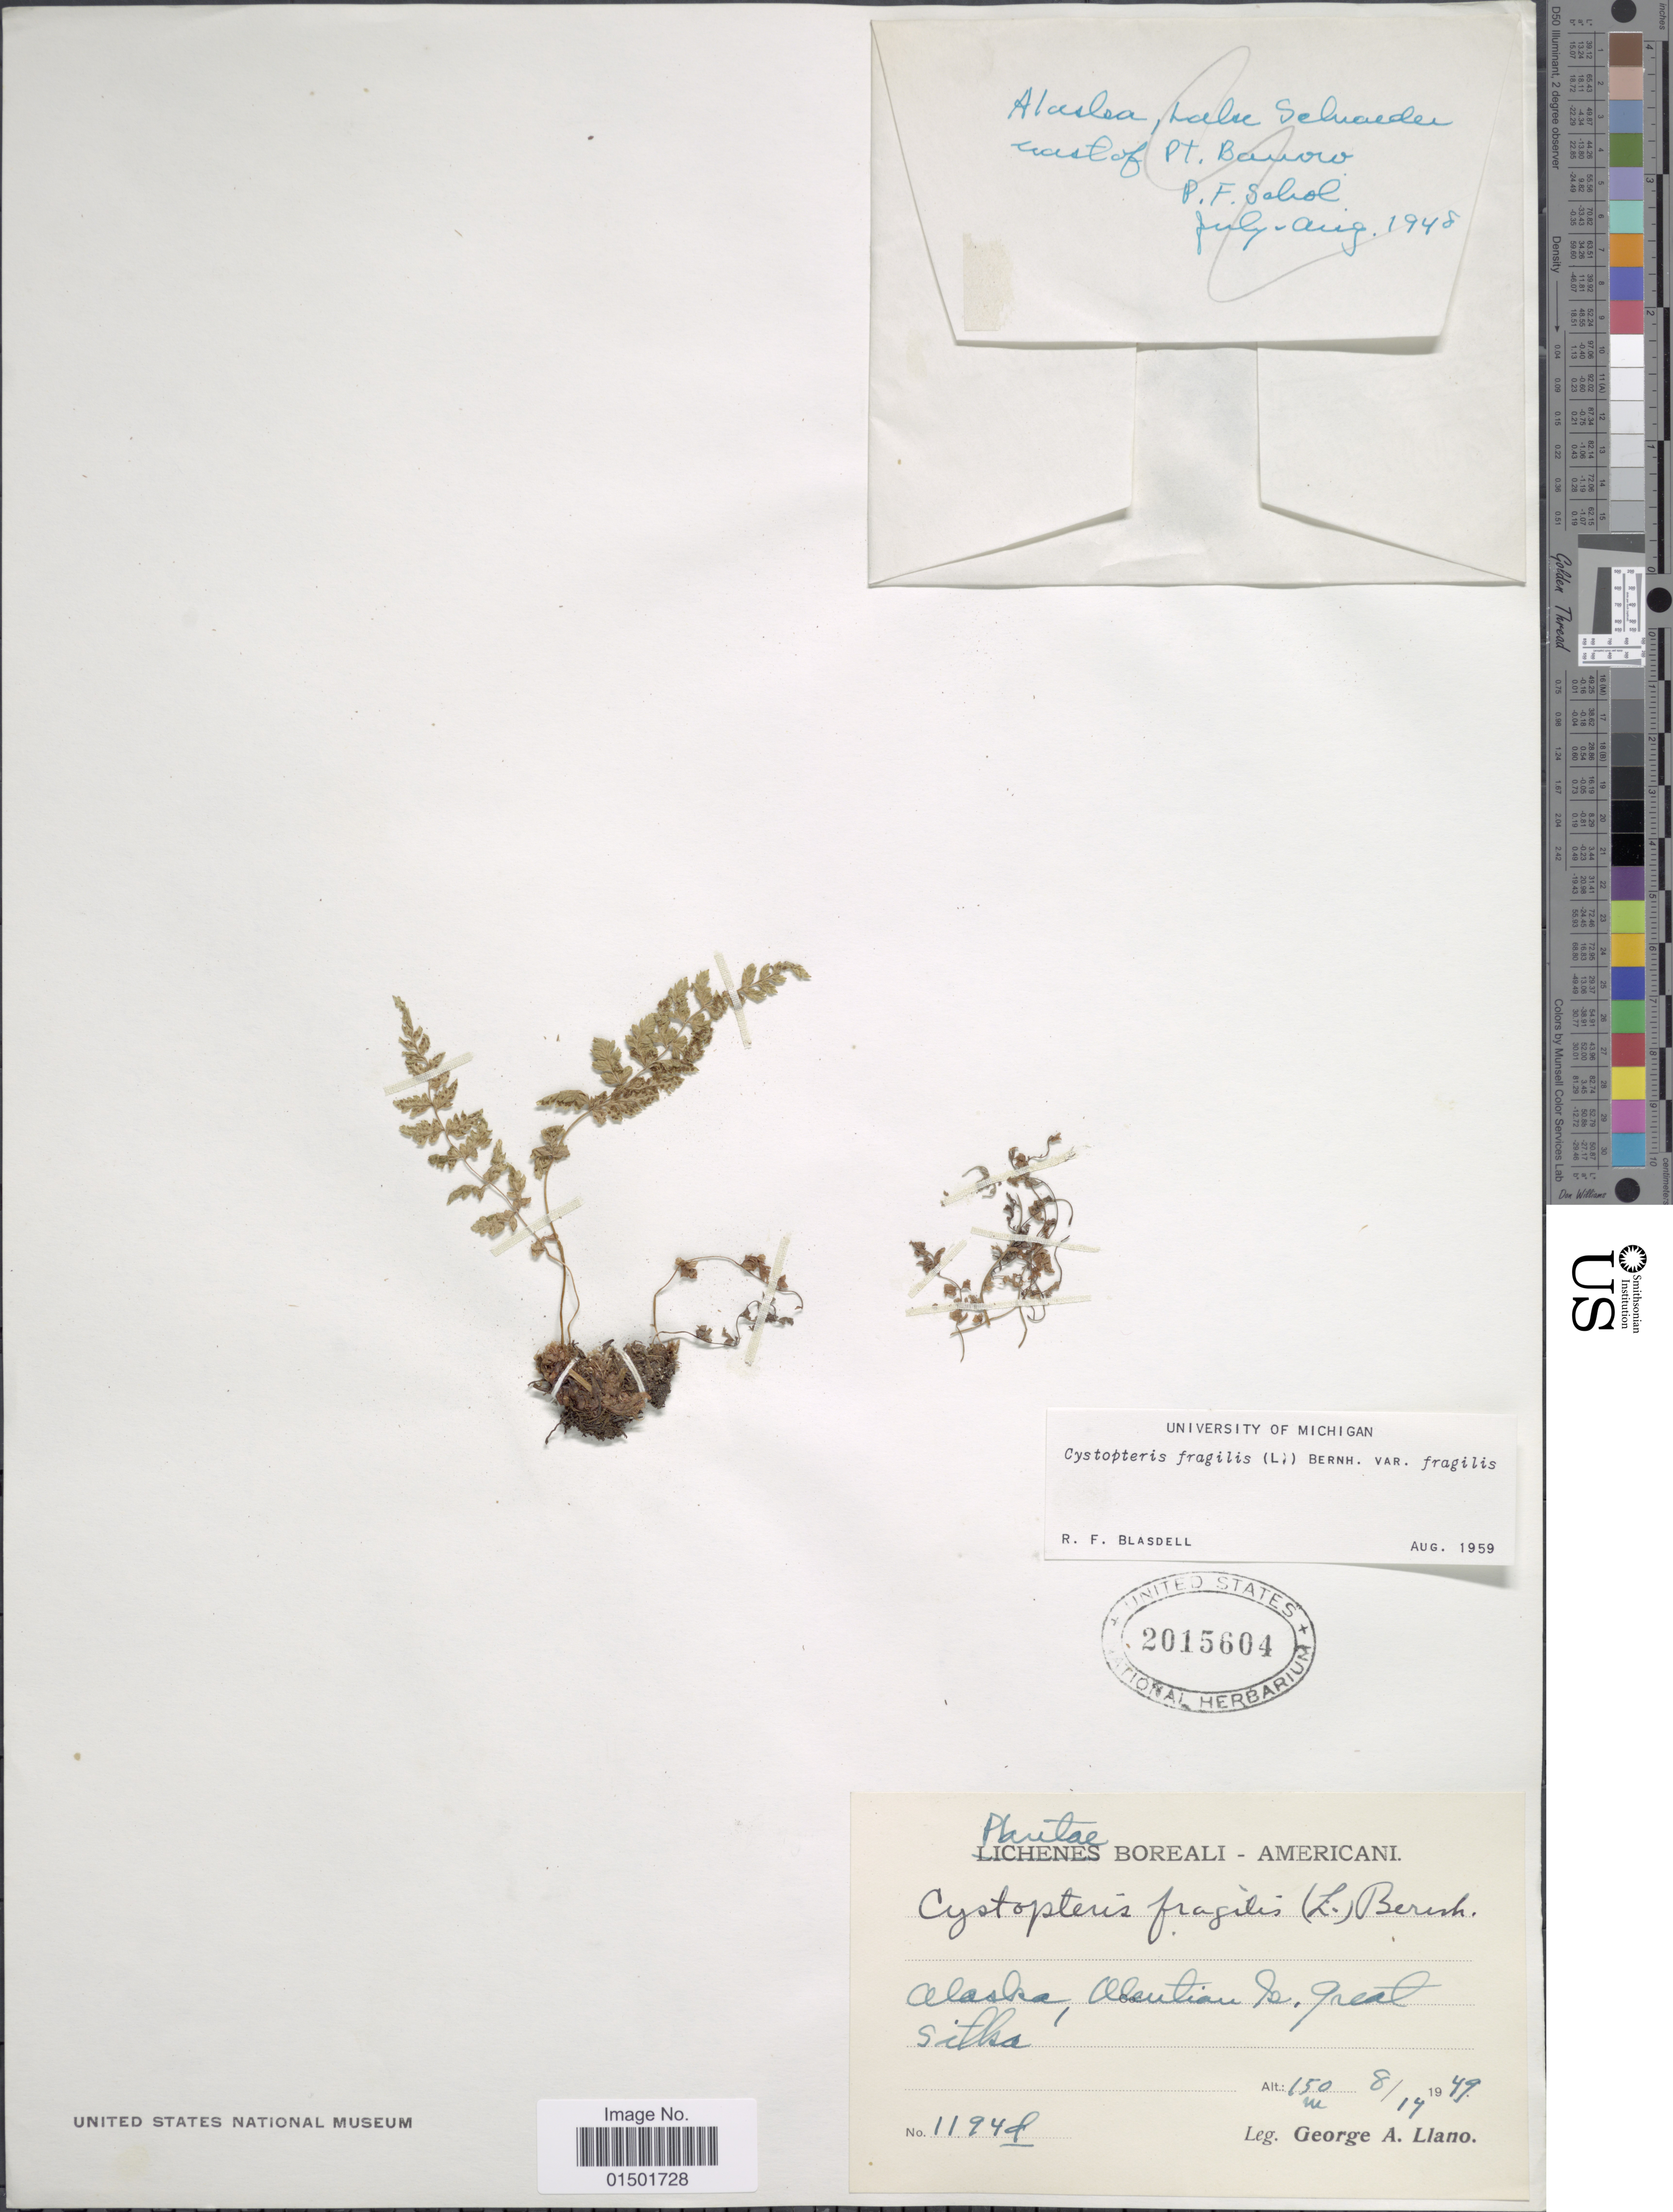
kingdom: Plantae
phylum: Tracheophyta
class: Polypodiopsida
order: Polypodiales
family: Cystopteridaceae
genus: Cystopteris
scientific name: Cystopteris fragilis var. fragilis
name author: (L.) Bernh.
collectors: G. Llano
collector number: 1194d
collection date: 1949-08-14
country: United States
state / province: Alaska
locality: Boreali-Americani. Alaska, Aleutian Is. Great Sitka.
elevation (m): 150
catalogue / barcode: US 2015604